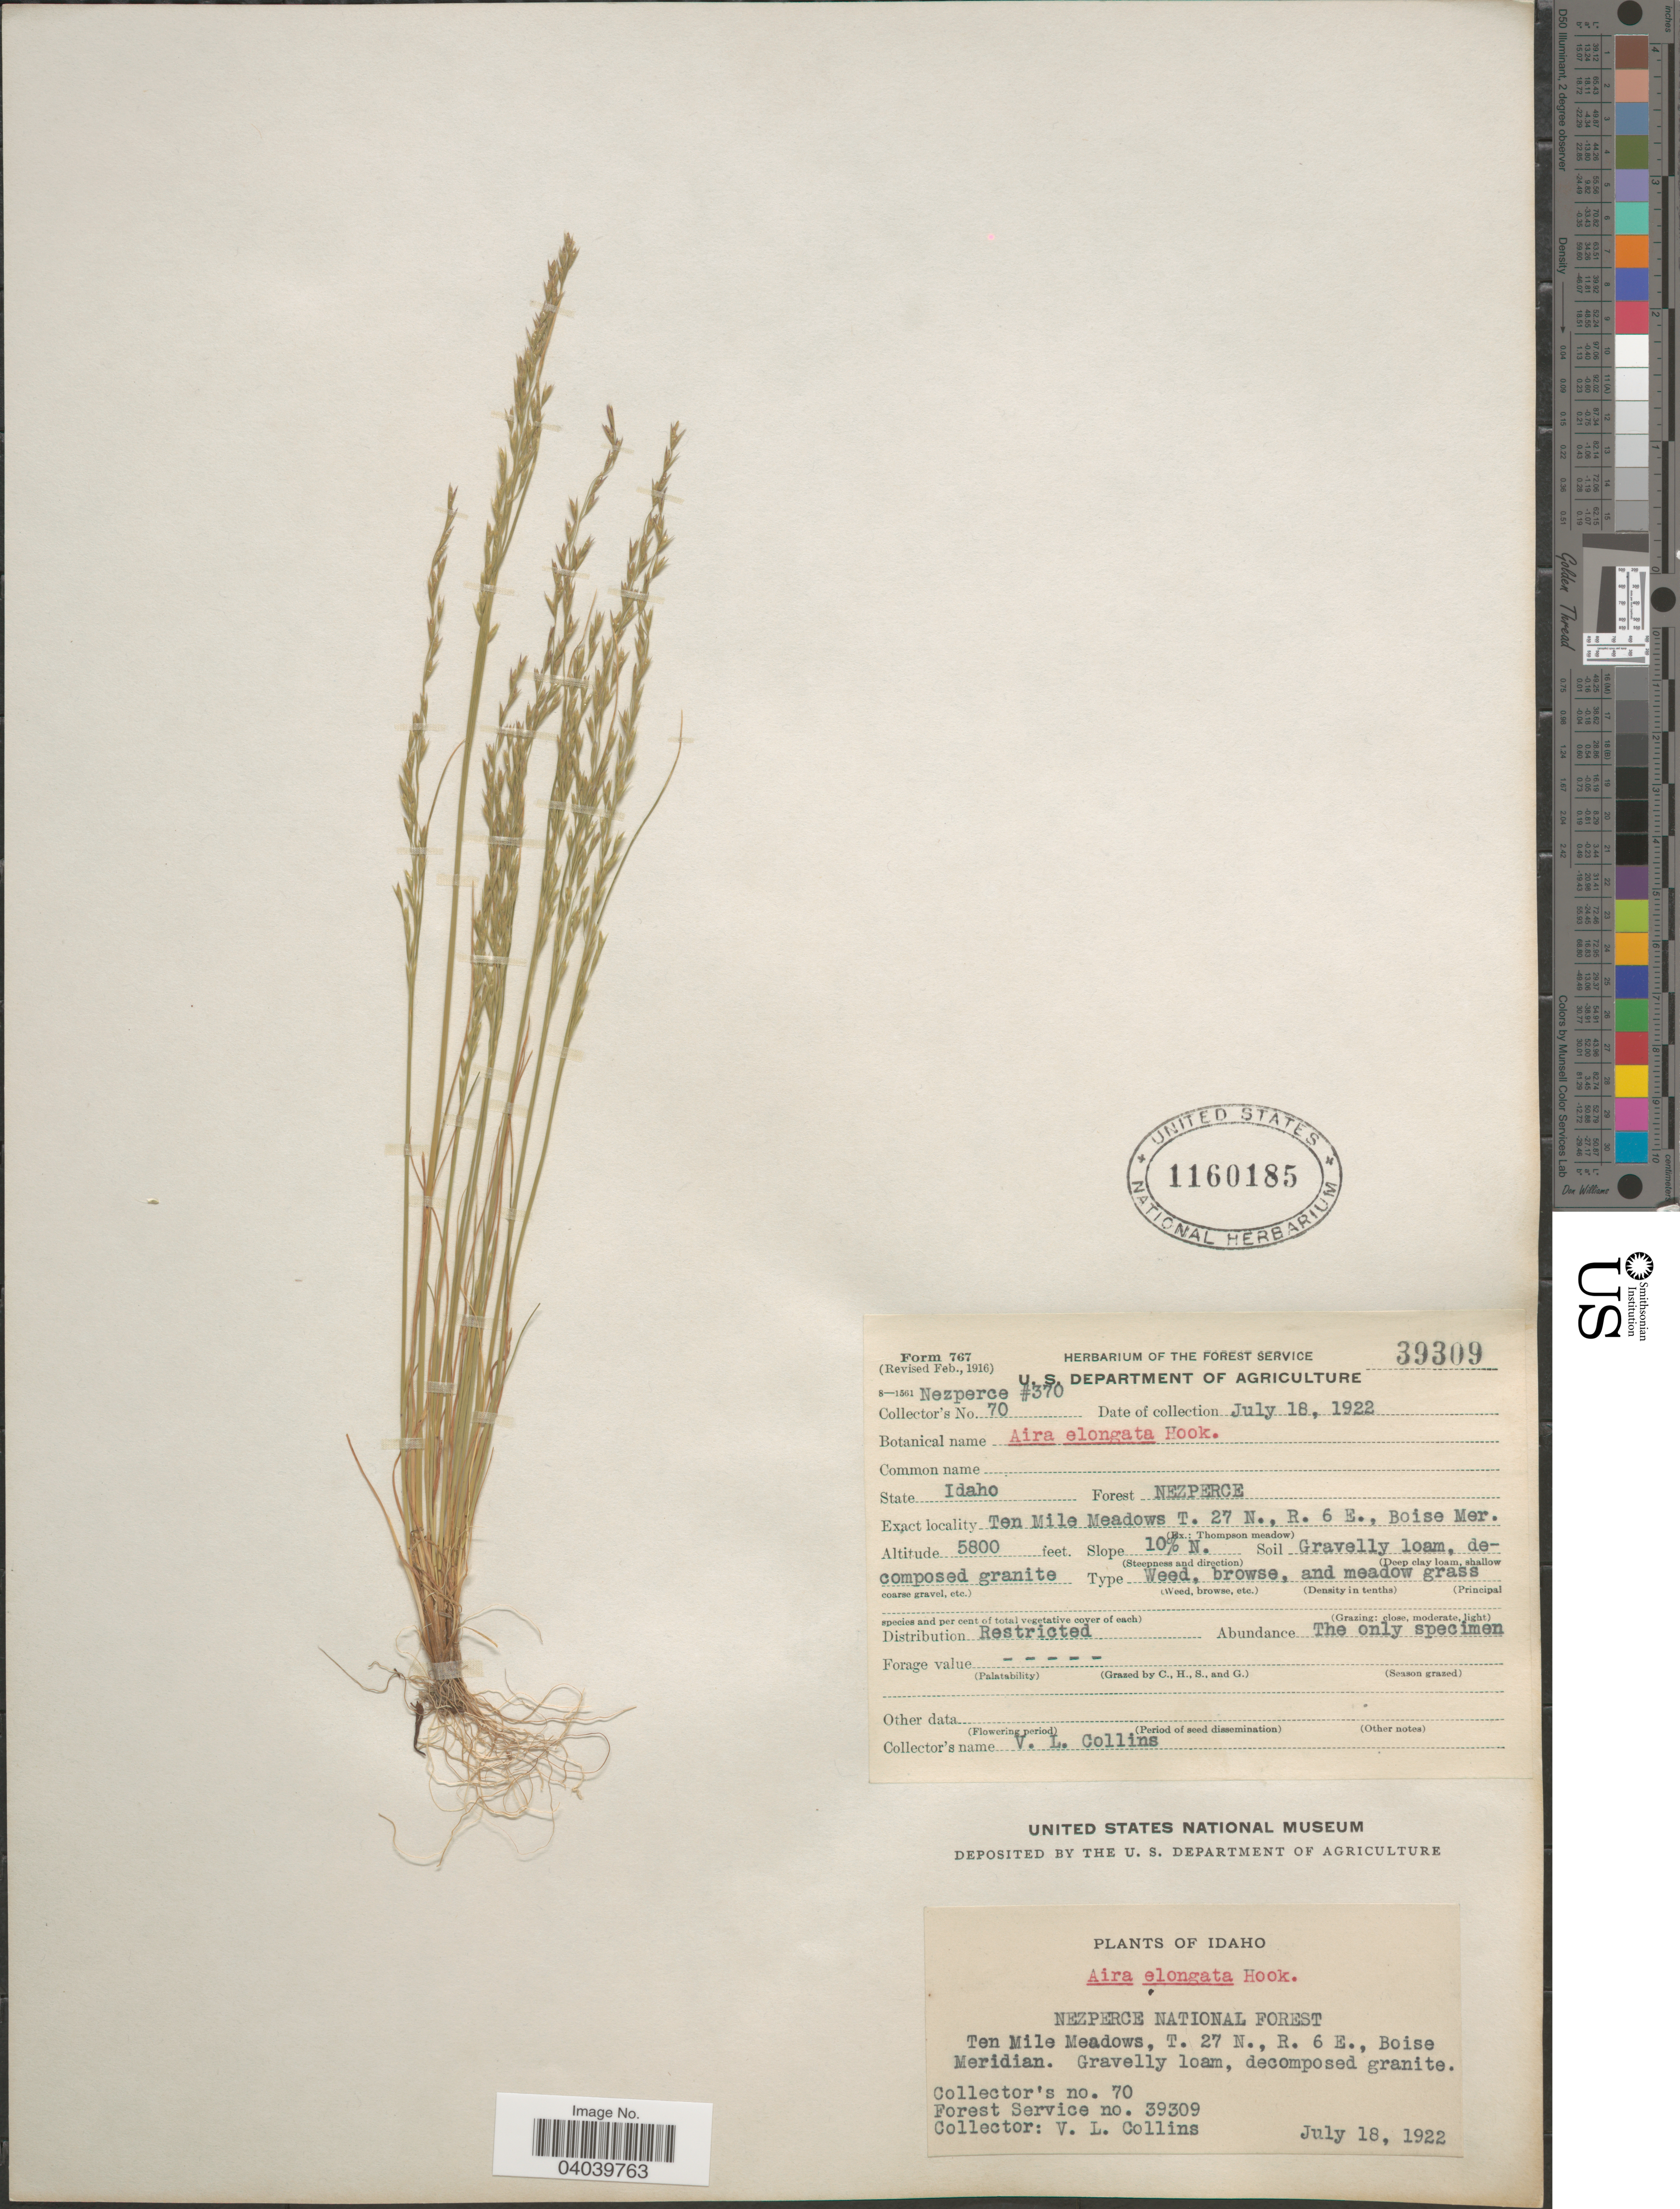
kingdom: Plantae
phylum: Tracheophyta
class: Liliopsida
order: Poales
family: Poaceae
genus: Deschampsia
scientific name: Deschampsia elongata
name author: (Hook.) Munro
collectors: V. Collins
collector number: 70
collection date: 1922-07-18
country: United States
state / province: Idaho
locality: Nezperce National Forest. Ten Mile Meadows, T. 27 N., R. 6 E., Boise Meridian.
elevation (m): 1768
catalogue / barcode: US 1160185